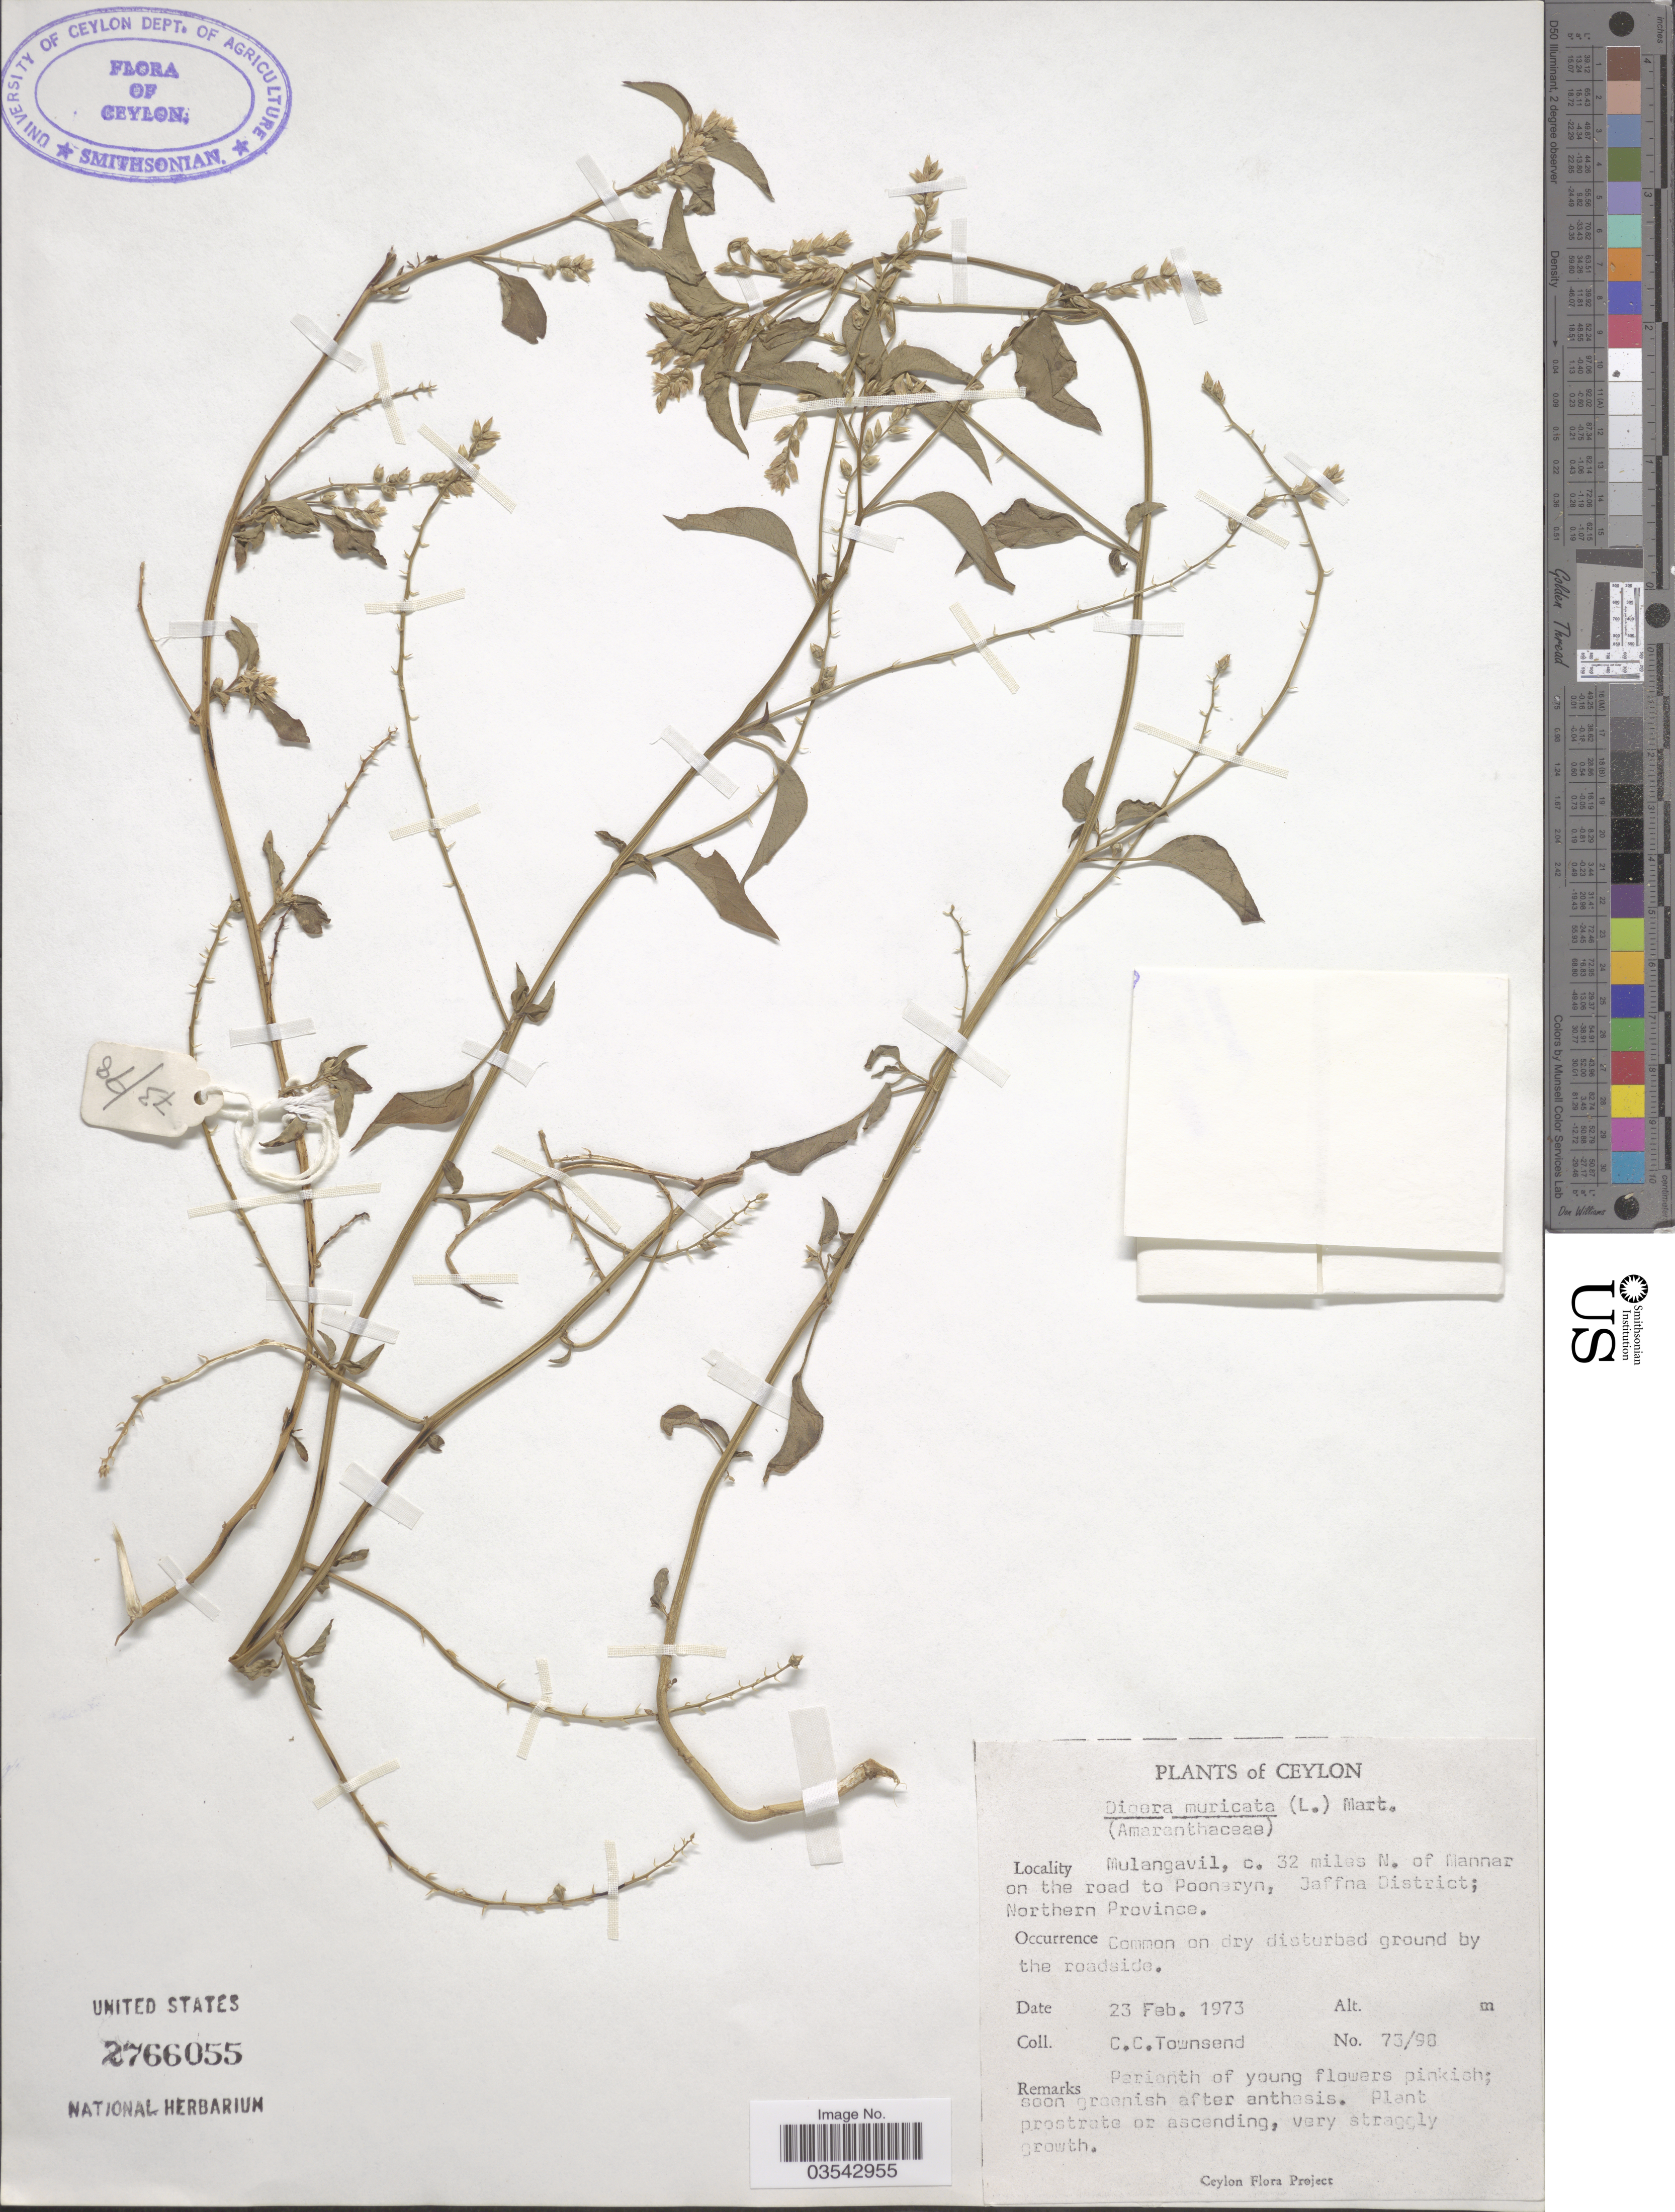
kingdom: Plantae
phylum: Tracheophyta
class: Magnoliopsida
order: Caryophyllales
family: Amaranthaceae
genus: Digera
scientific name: Digera muricata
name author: (L.) Mart.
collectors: C. C. Townsend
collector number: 73/98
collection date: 1973-02-23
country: Sri Lanka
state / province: Northern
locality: Ceylon. Mulangavil, c. 32 miles N. of Mannar on the road to Poonaryn, Jaffna District.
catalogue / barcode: US 2766055